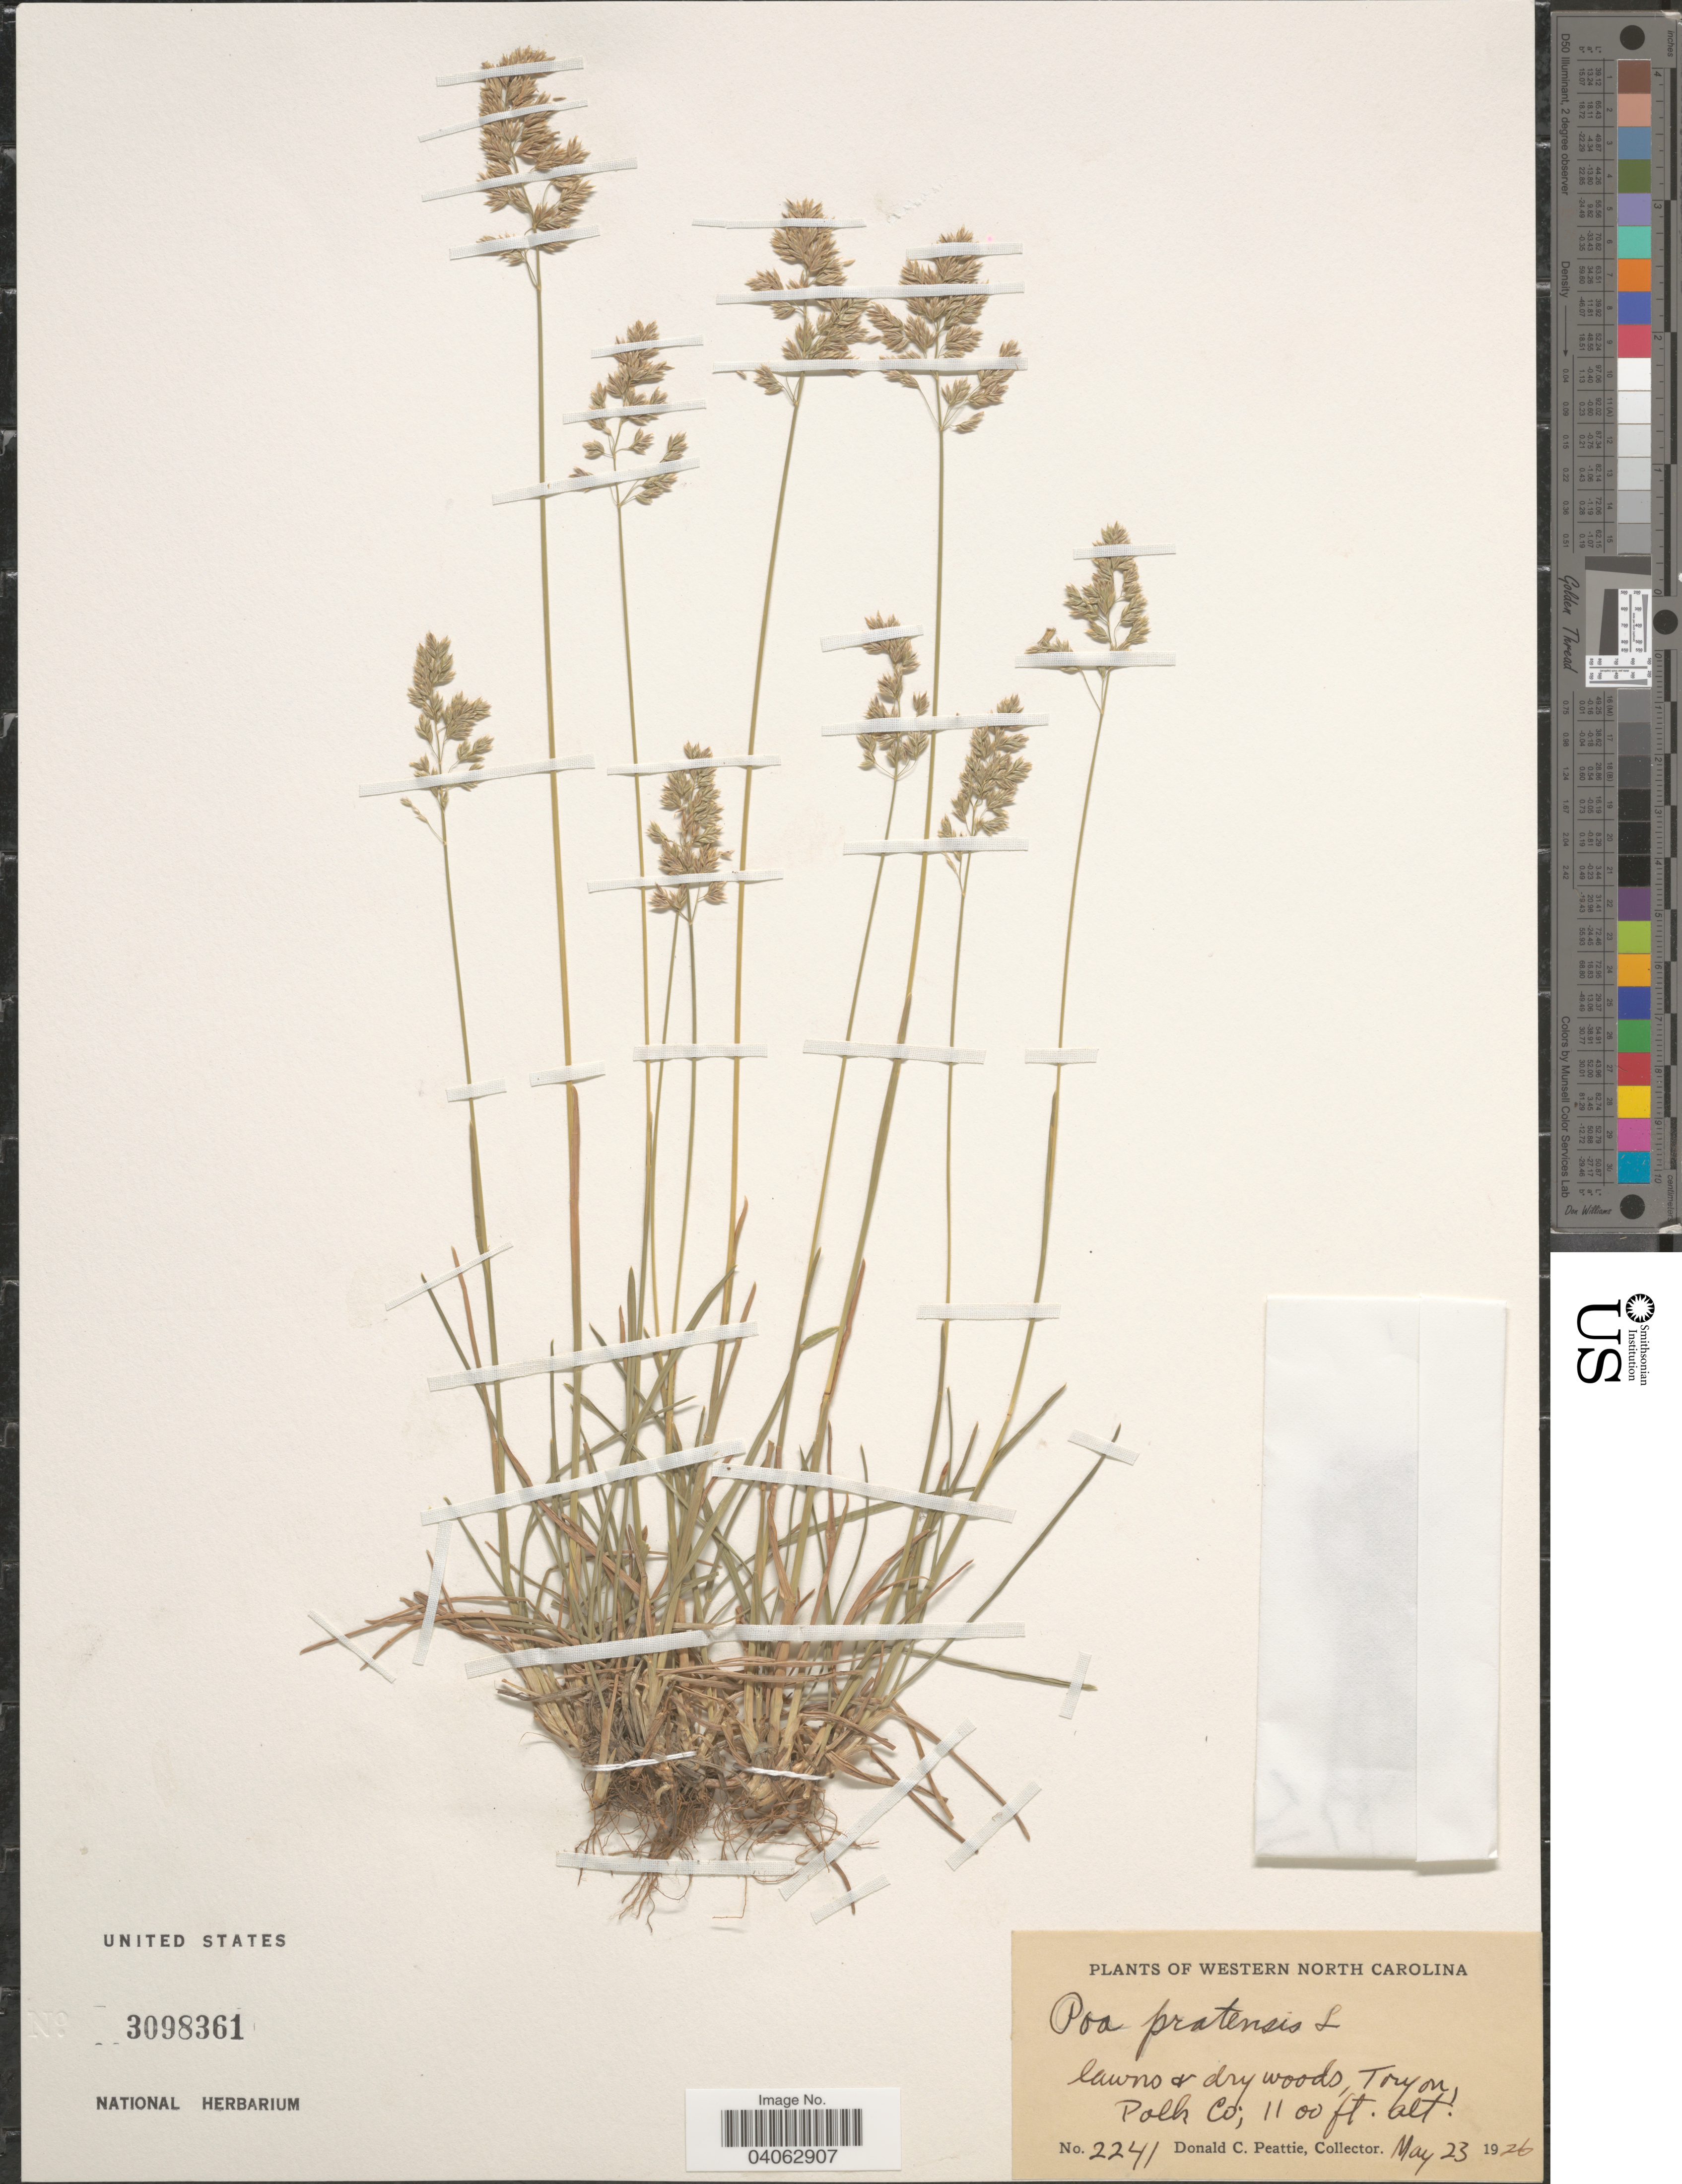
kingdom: Plantae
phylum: Tracheophyta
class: Liliopsida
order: Poales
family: Poaceae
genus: Poa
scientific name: Poa pratensis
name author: L.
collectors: D. Peattie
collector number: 2241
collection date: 1926-05-23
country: United States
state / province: North Carolina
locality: Western North Carolina. Tryon, Polk Co.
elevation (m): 335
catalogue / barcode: US 3098361